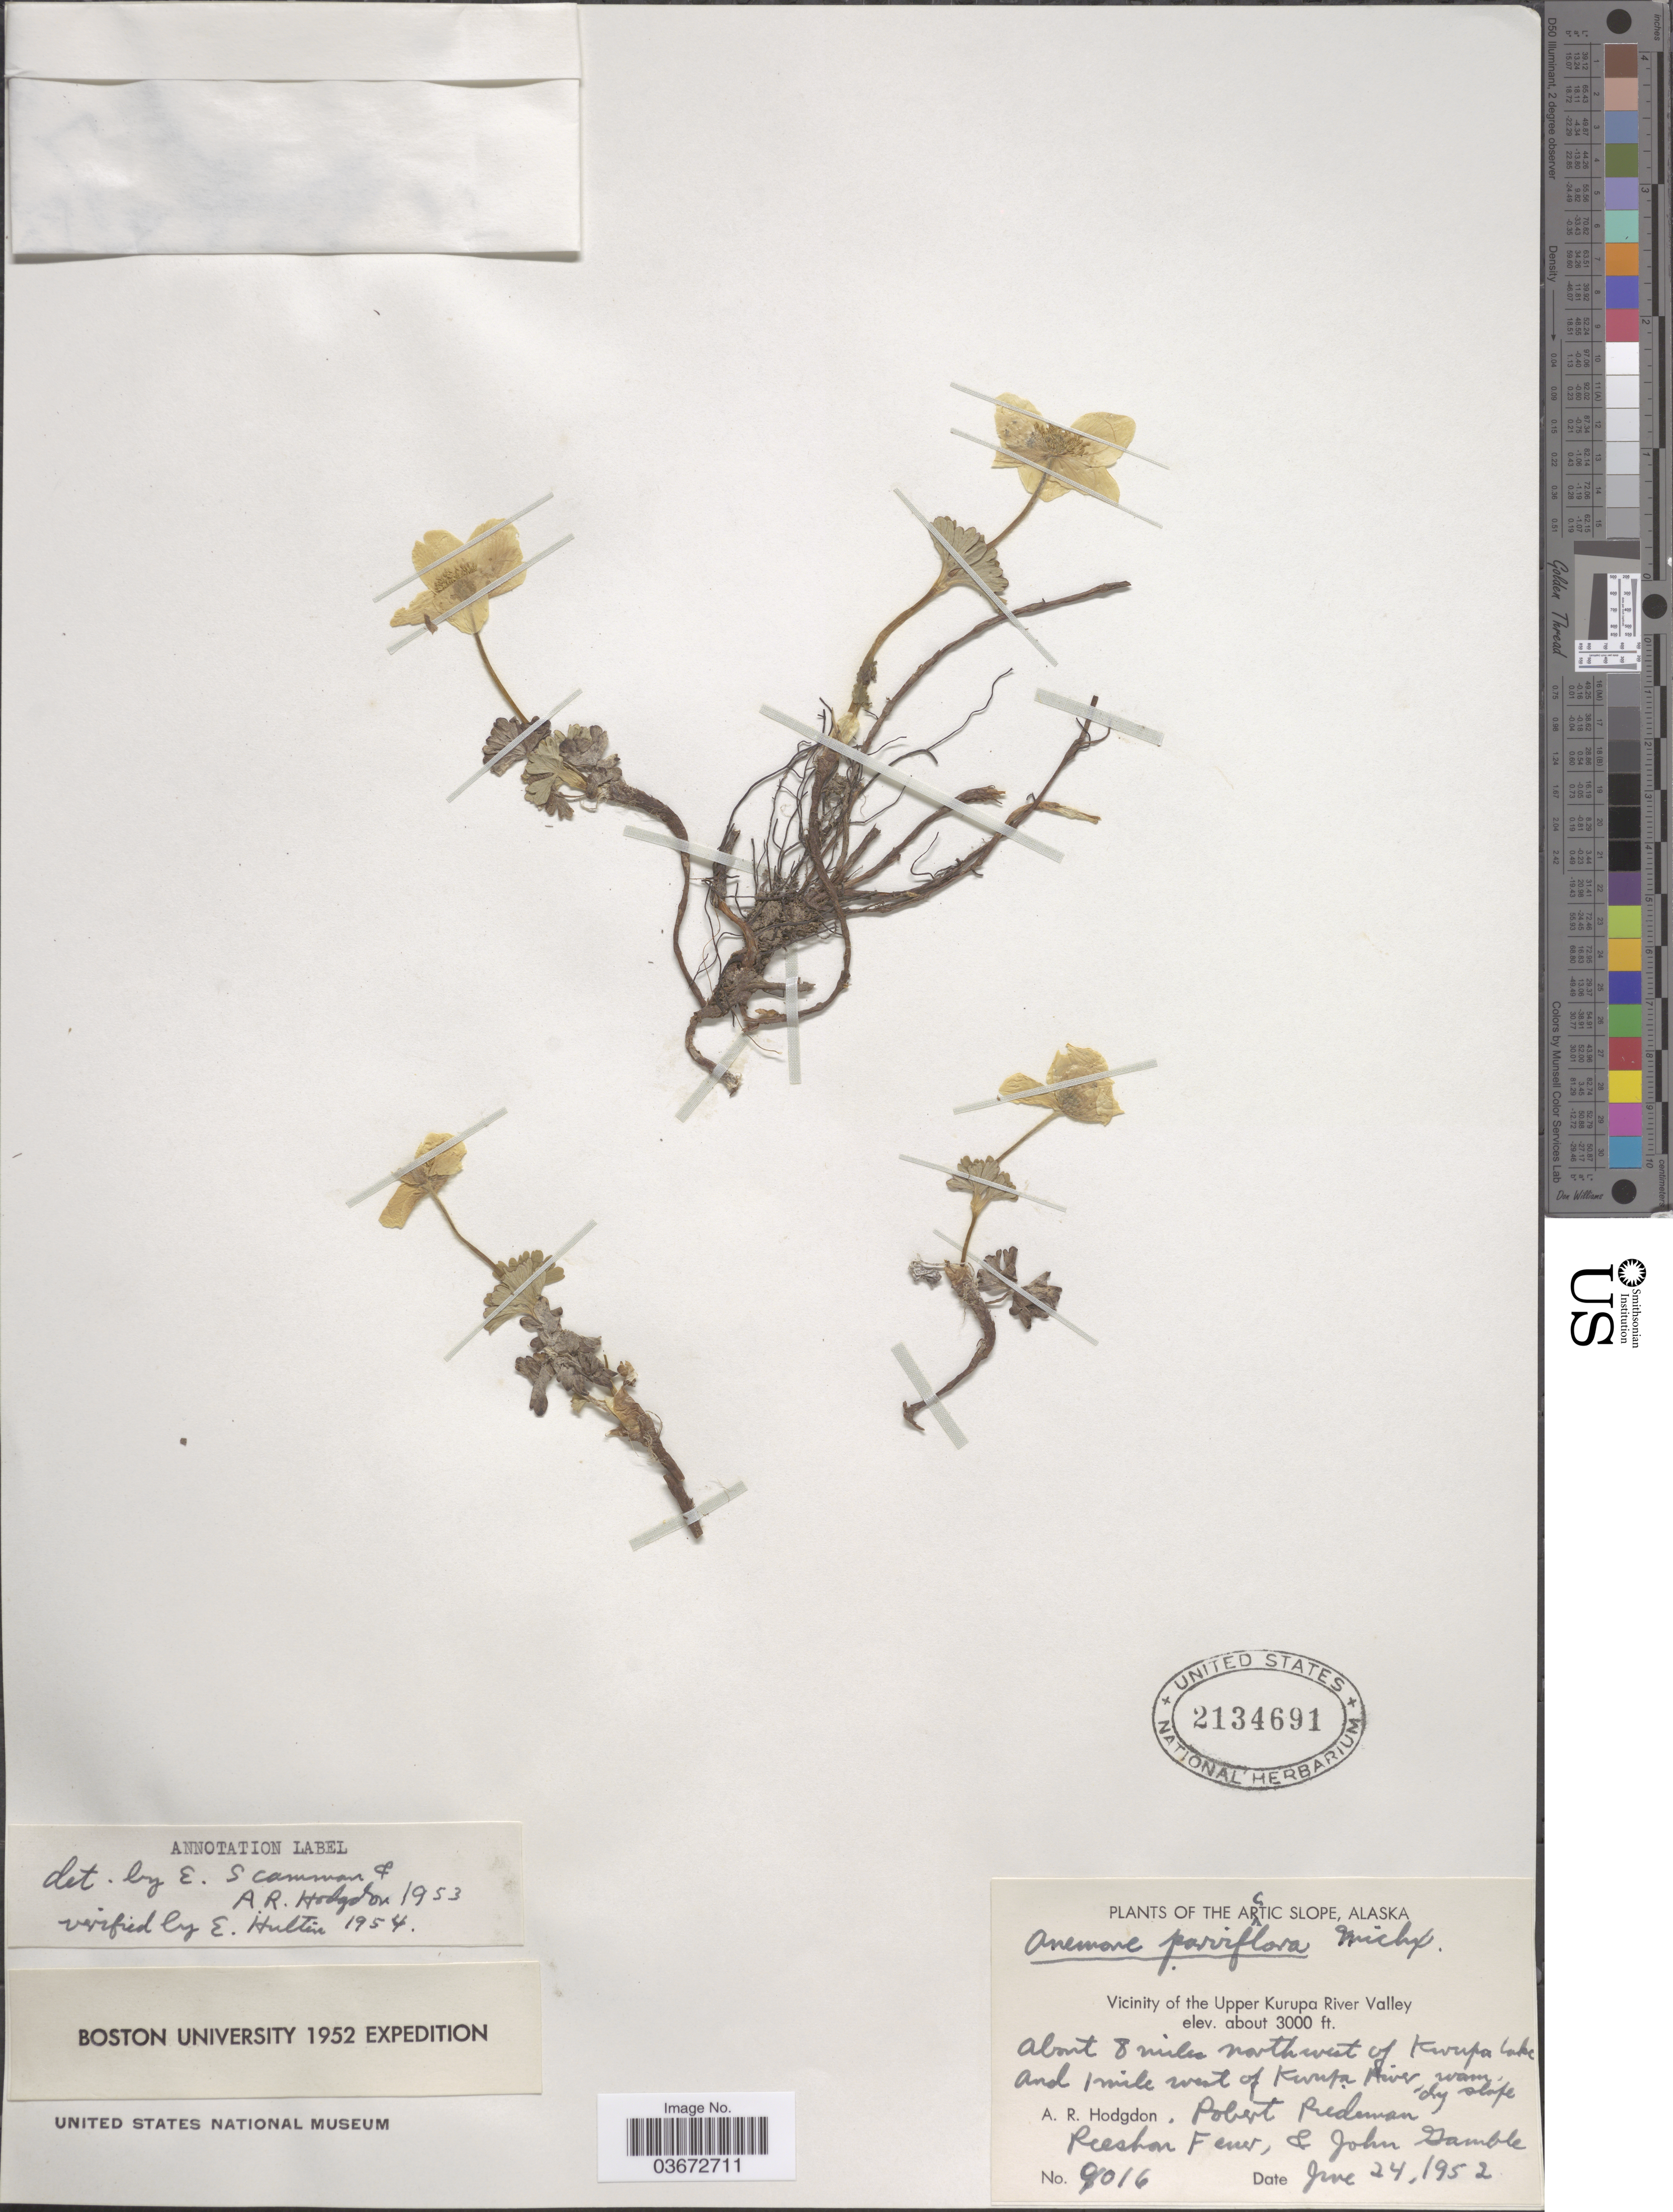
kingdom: Plantae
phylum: Tracheophyta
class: Magnoliopsida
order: Ranunculales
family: Ranunculaceae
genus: Anemone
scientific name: Anemone parviflora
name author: Michx.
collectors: A. R. Hodgdon, R. Riedeman, R. Fever & J. S. Gamble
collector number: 9016*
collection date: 1952-06-24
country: United States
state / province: Alaska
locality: Arctic Slope. Vicinity of the Upper Kurupa River Valley. About 8 miles northwest of Kurupa Lake and 1 mile west of Kurupa River.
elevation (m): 914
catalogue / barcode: US 2134691